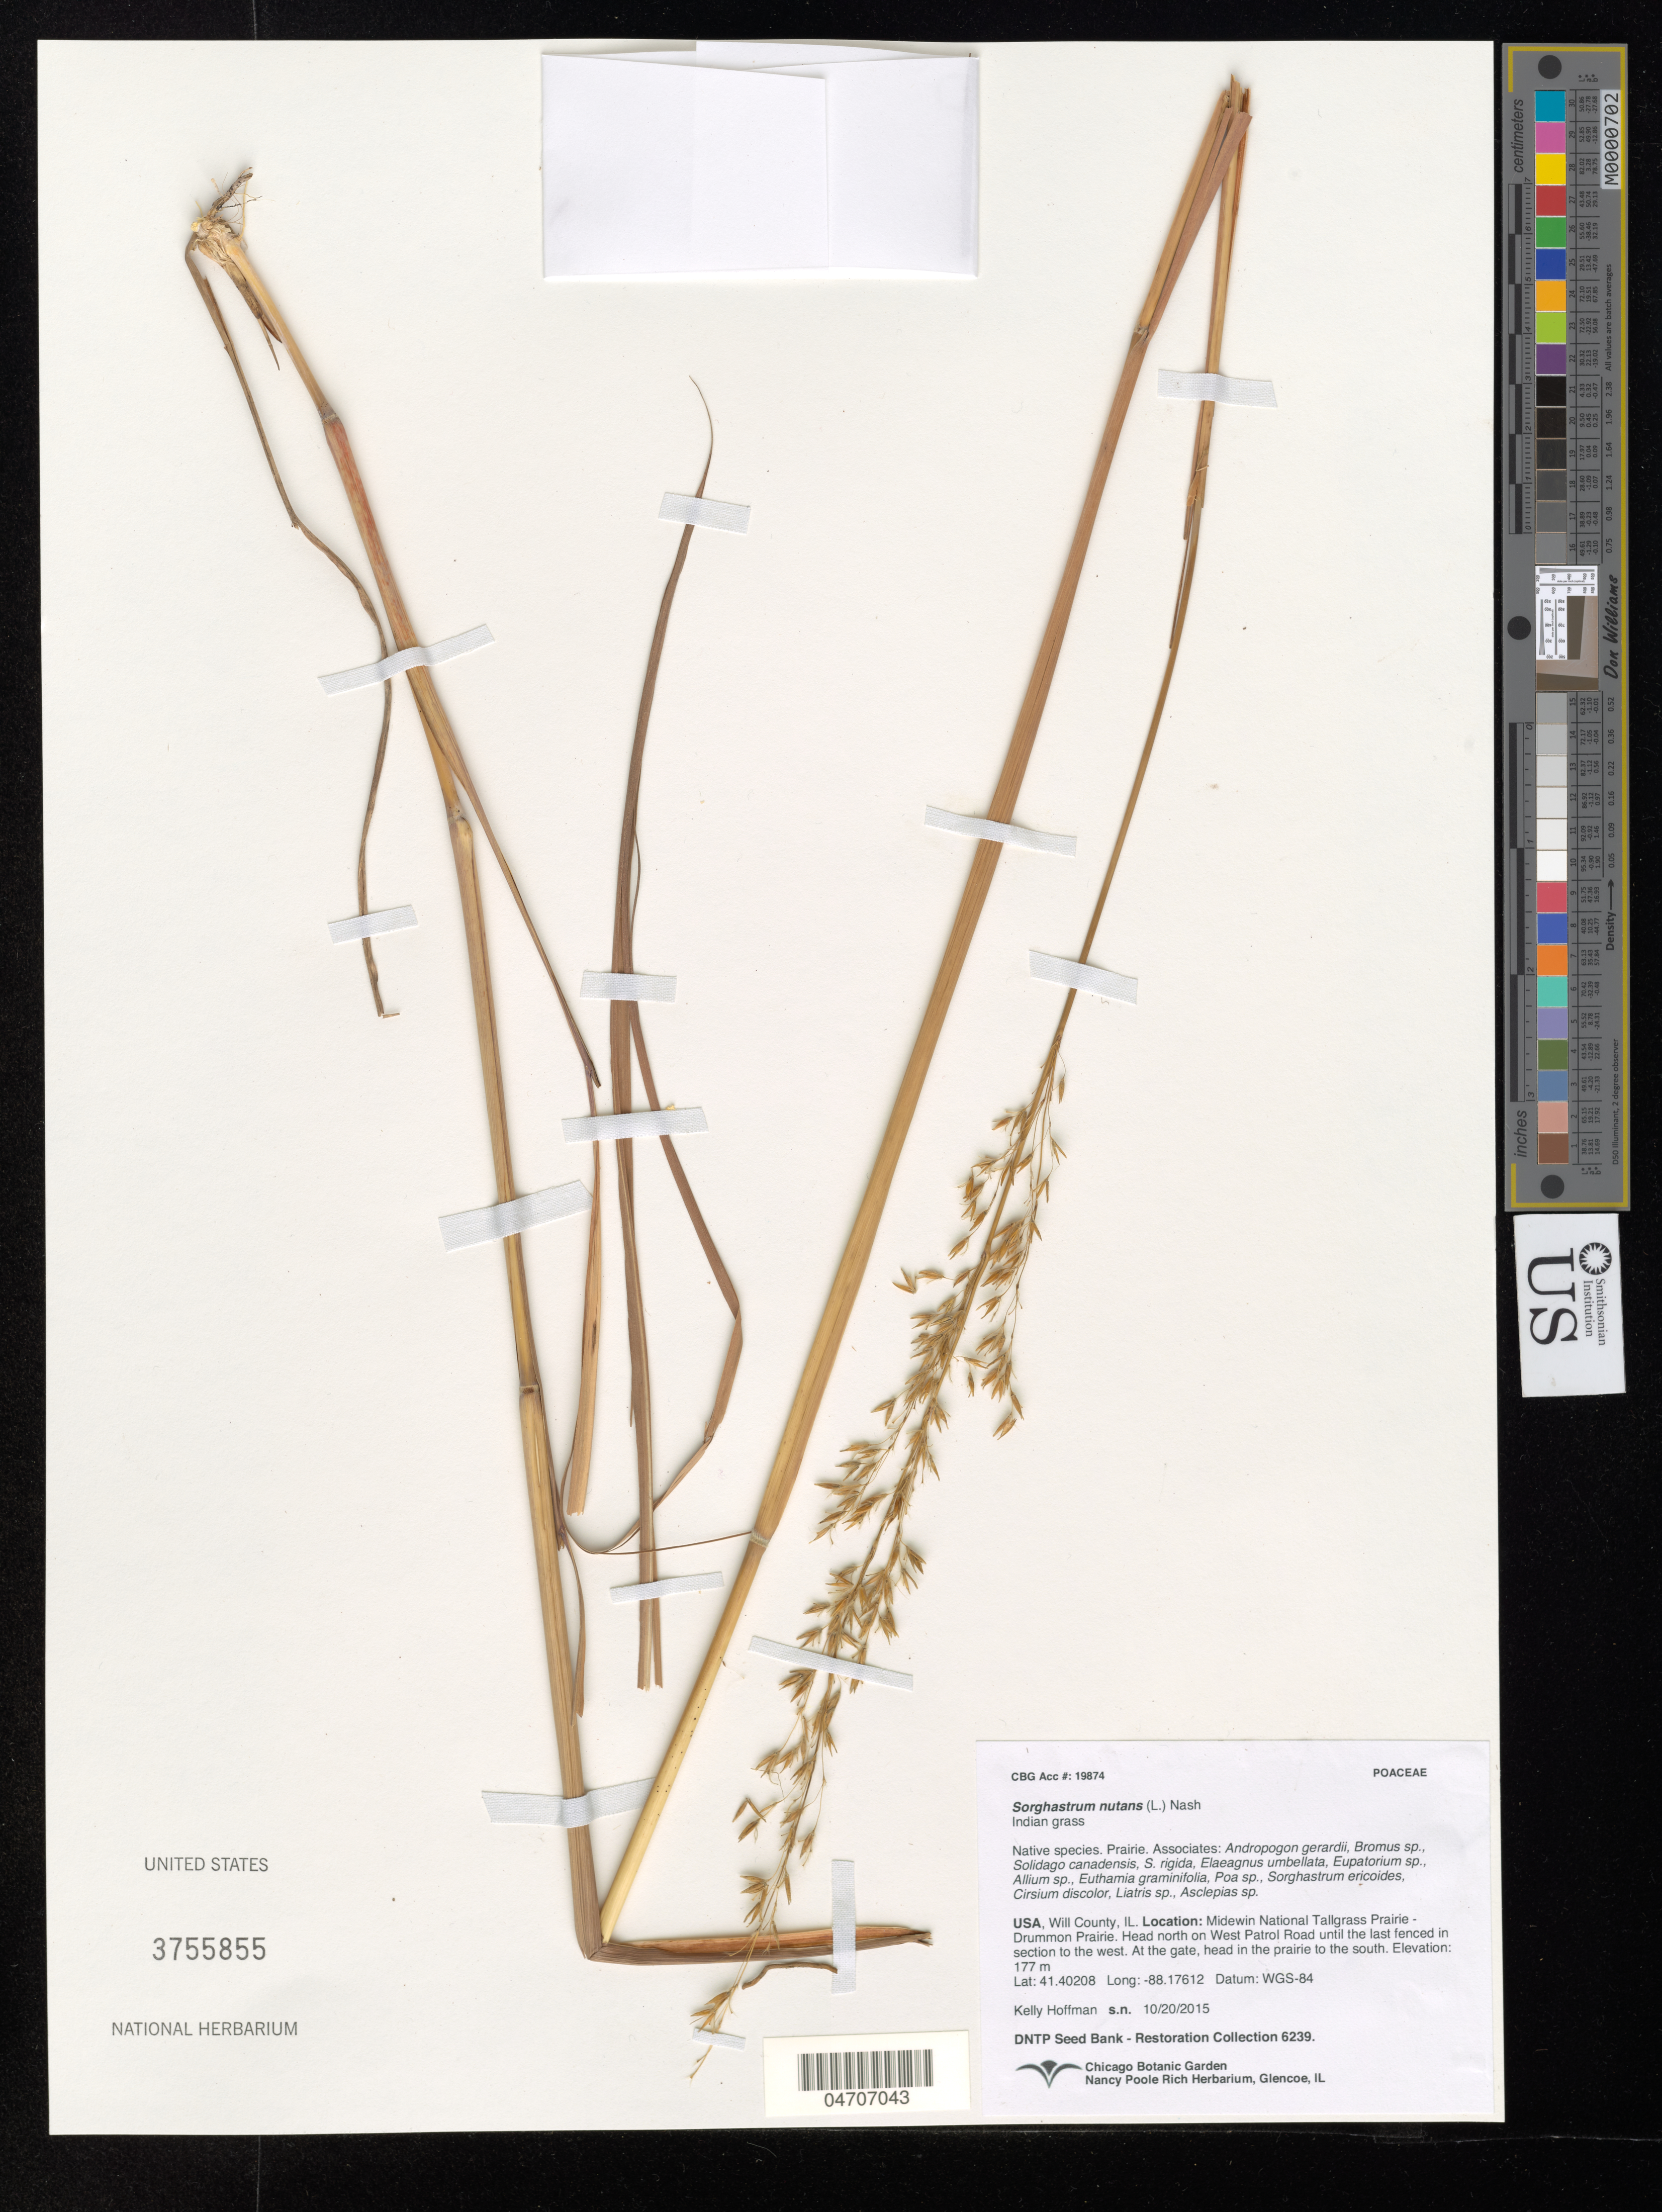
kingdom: Plantae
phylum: Tracheophyta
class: Liliopsida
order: Poales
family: Poaceae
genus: Sorghastrum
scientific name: Sorghastrum nutans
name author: (L.) Nash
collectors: K. Hoffman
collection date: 2015-10-20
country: United States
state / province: Illinois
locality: Will County. Midewin National Tallgrass Prairie - Drummon Prairie. Head north on West Patrol until the last fenced in section to the west. At the gate, head in the prairie to the south.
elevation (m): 177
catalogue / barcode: US 3755855